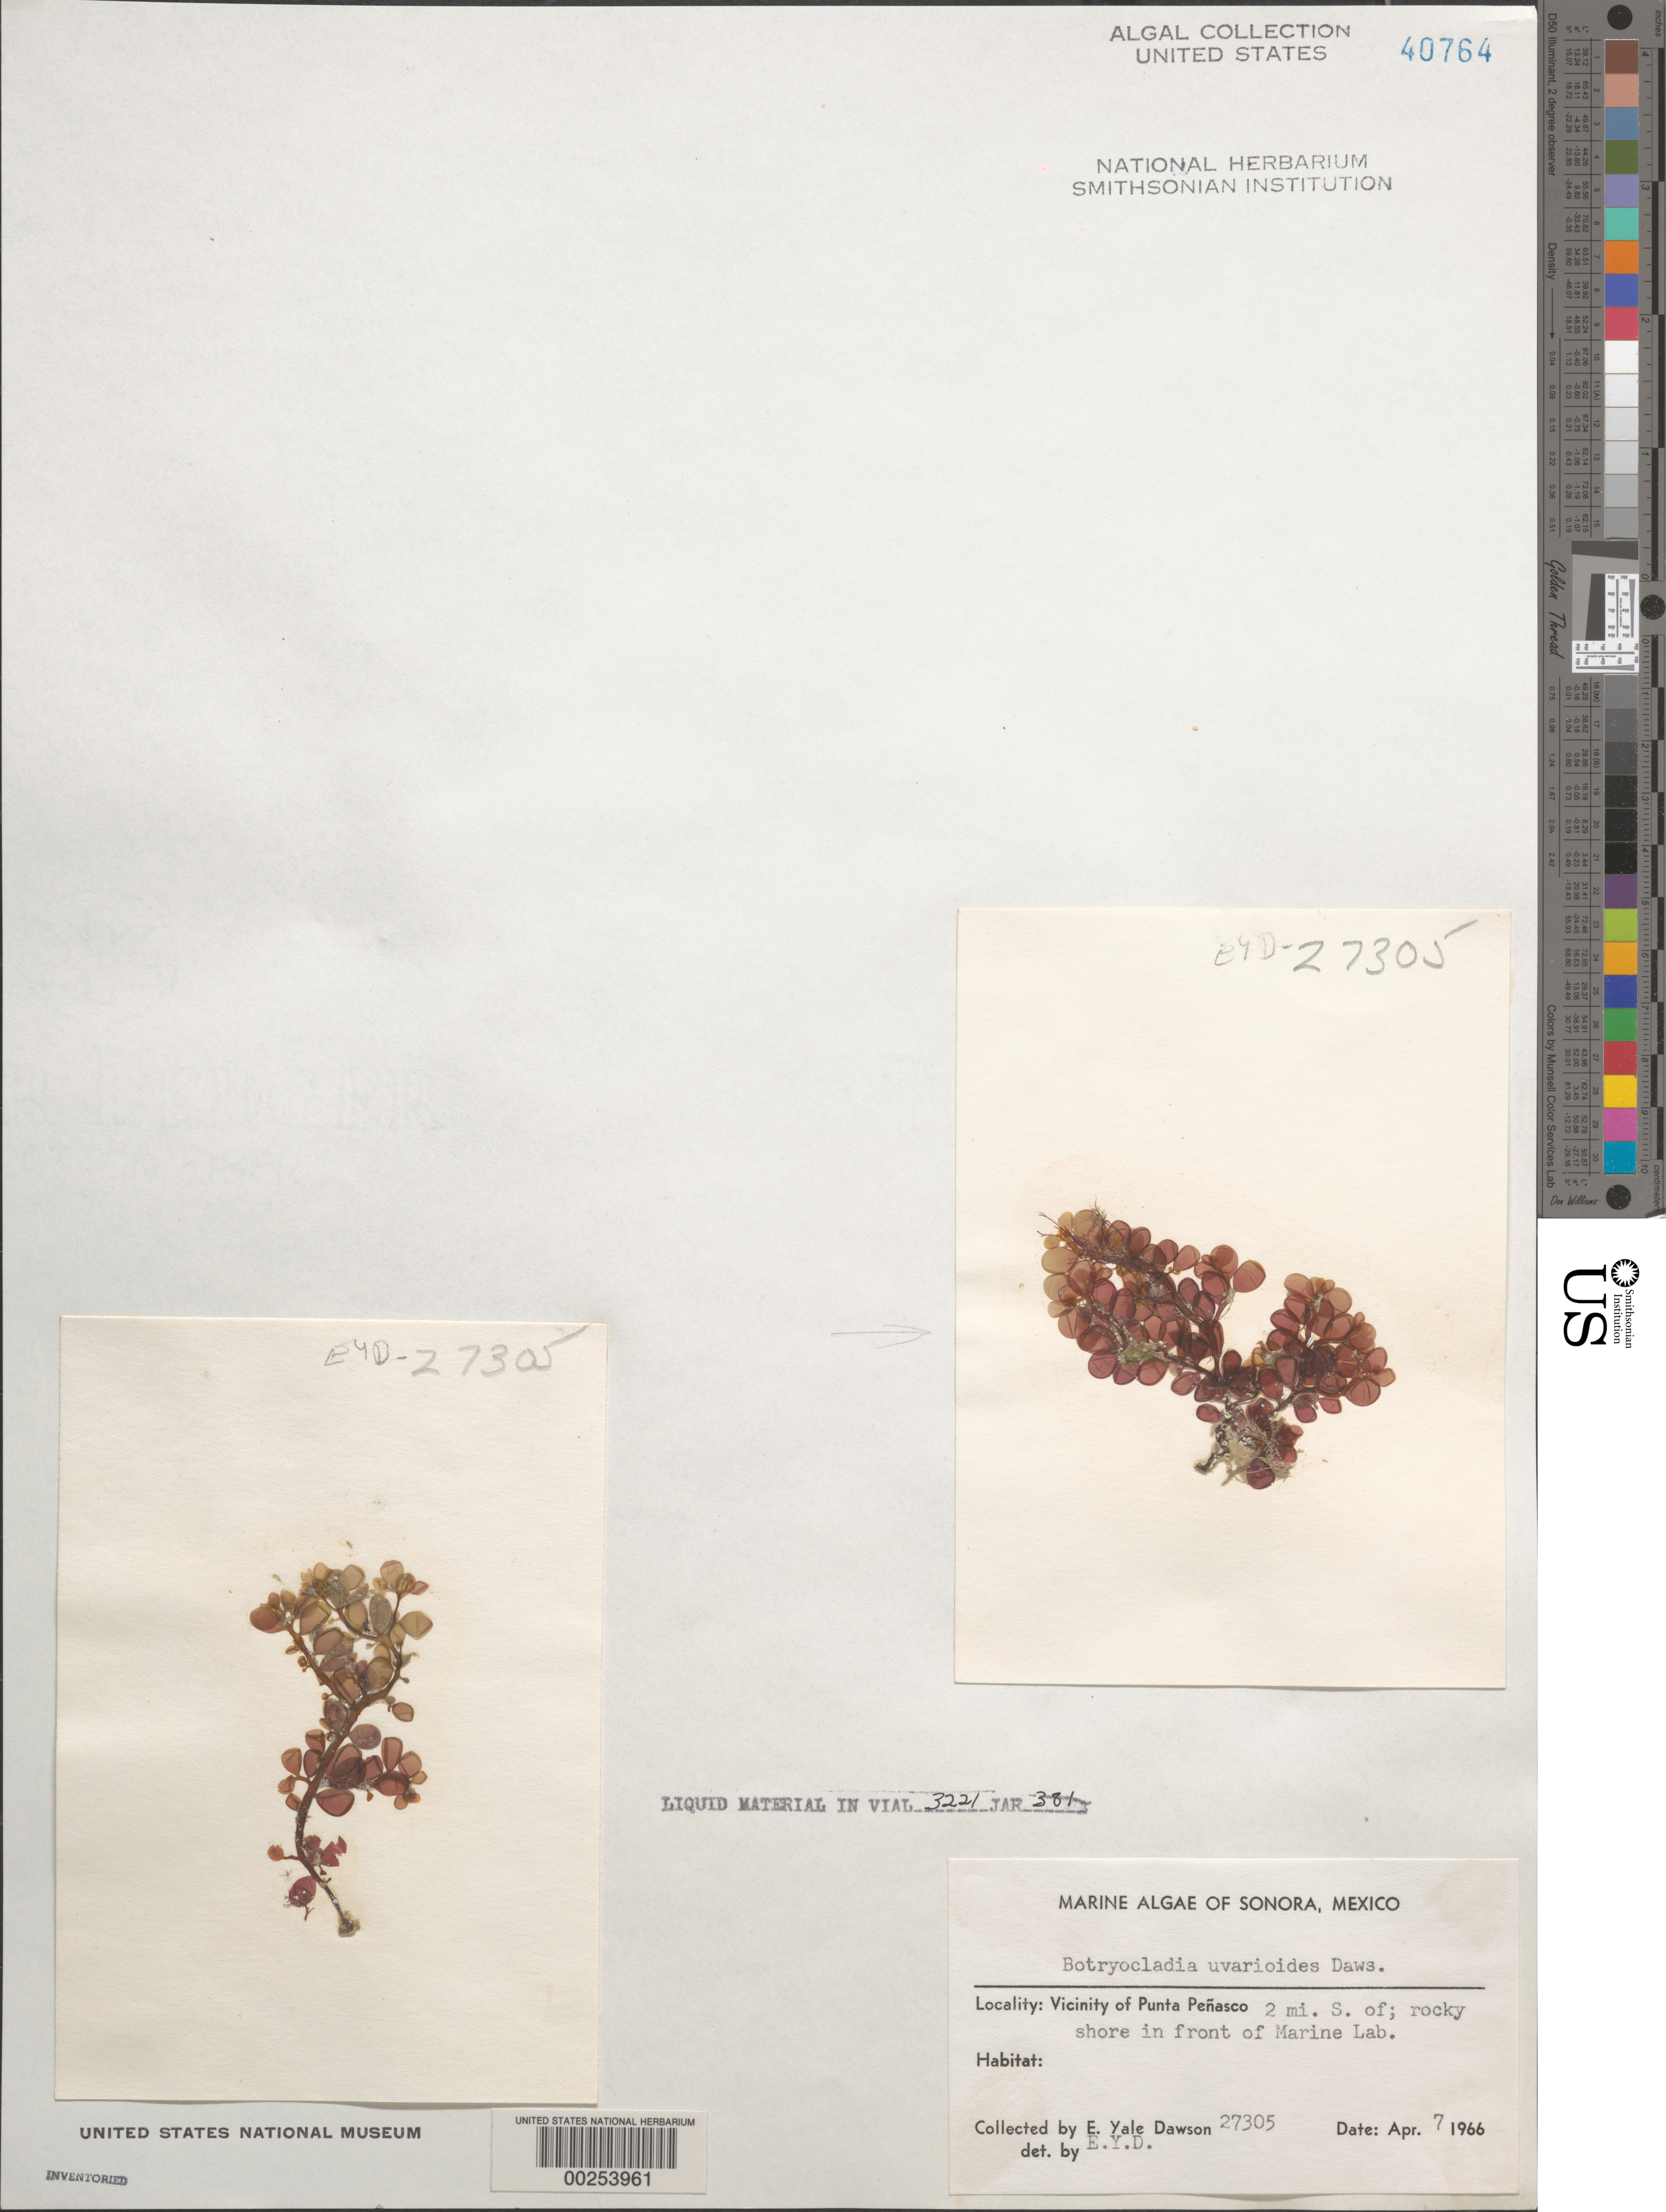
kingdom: Plantae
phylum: Rhodophyta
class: Florideophyceae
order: Rhodymeniales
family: Rhodymeniaceae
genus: Botryocladia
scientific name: Botryocladia uvarioides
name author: E.Y. Dawson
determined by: Dawson, E. Y.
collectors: E. Y. Dawson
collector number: EYD 27305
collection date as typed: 07 Apr 1966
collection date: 1966-04-07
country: Mexico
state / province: Sonora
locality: Marine laboratory shore, 2 miles south of Punta Penasco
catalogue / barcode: US 40764